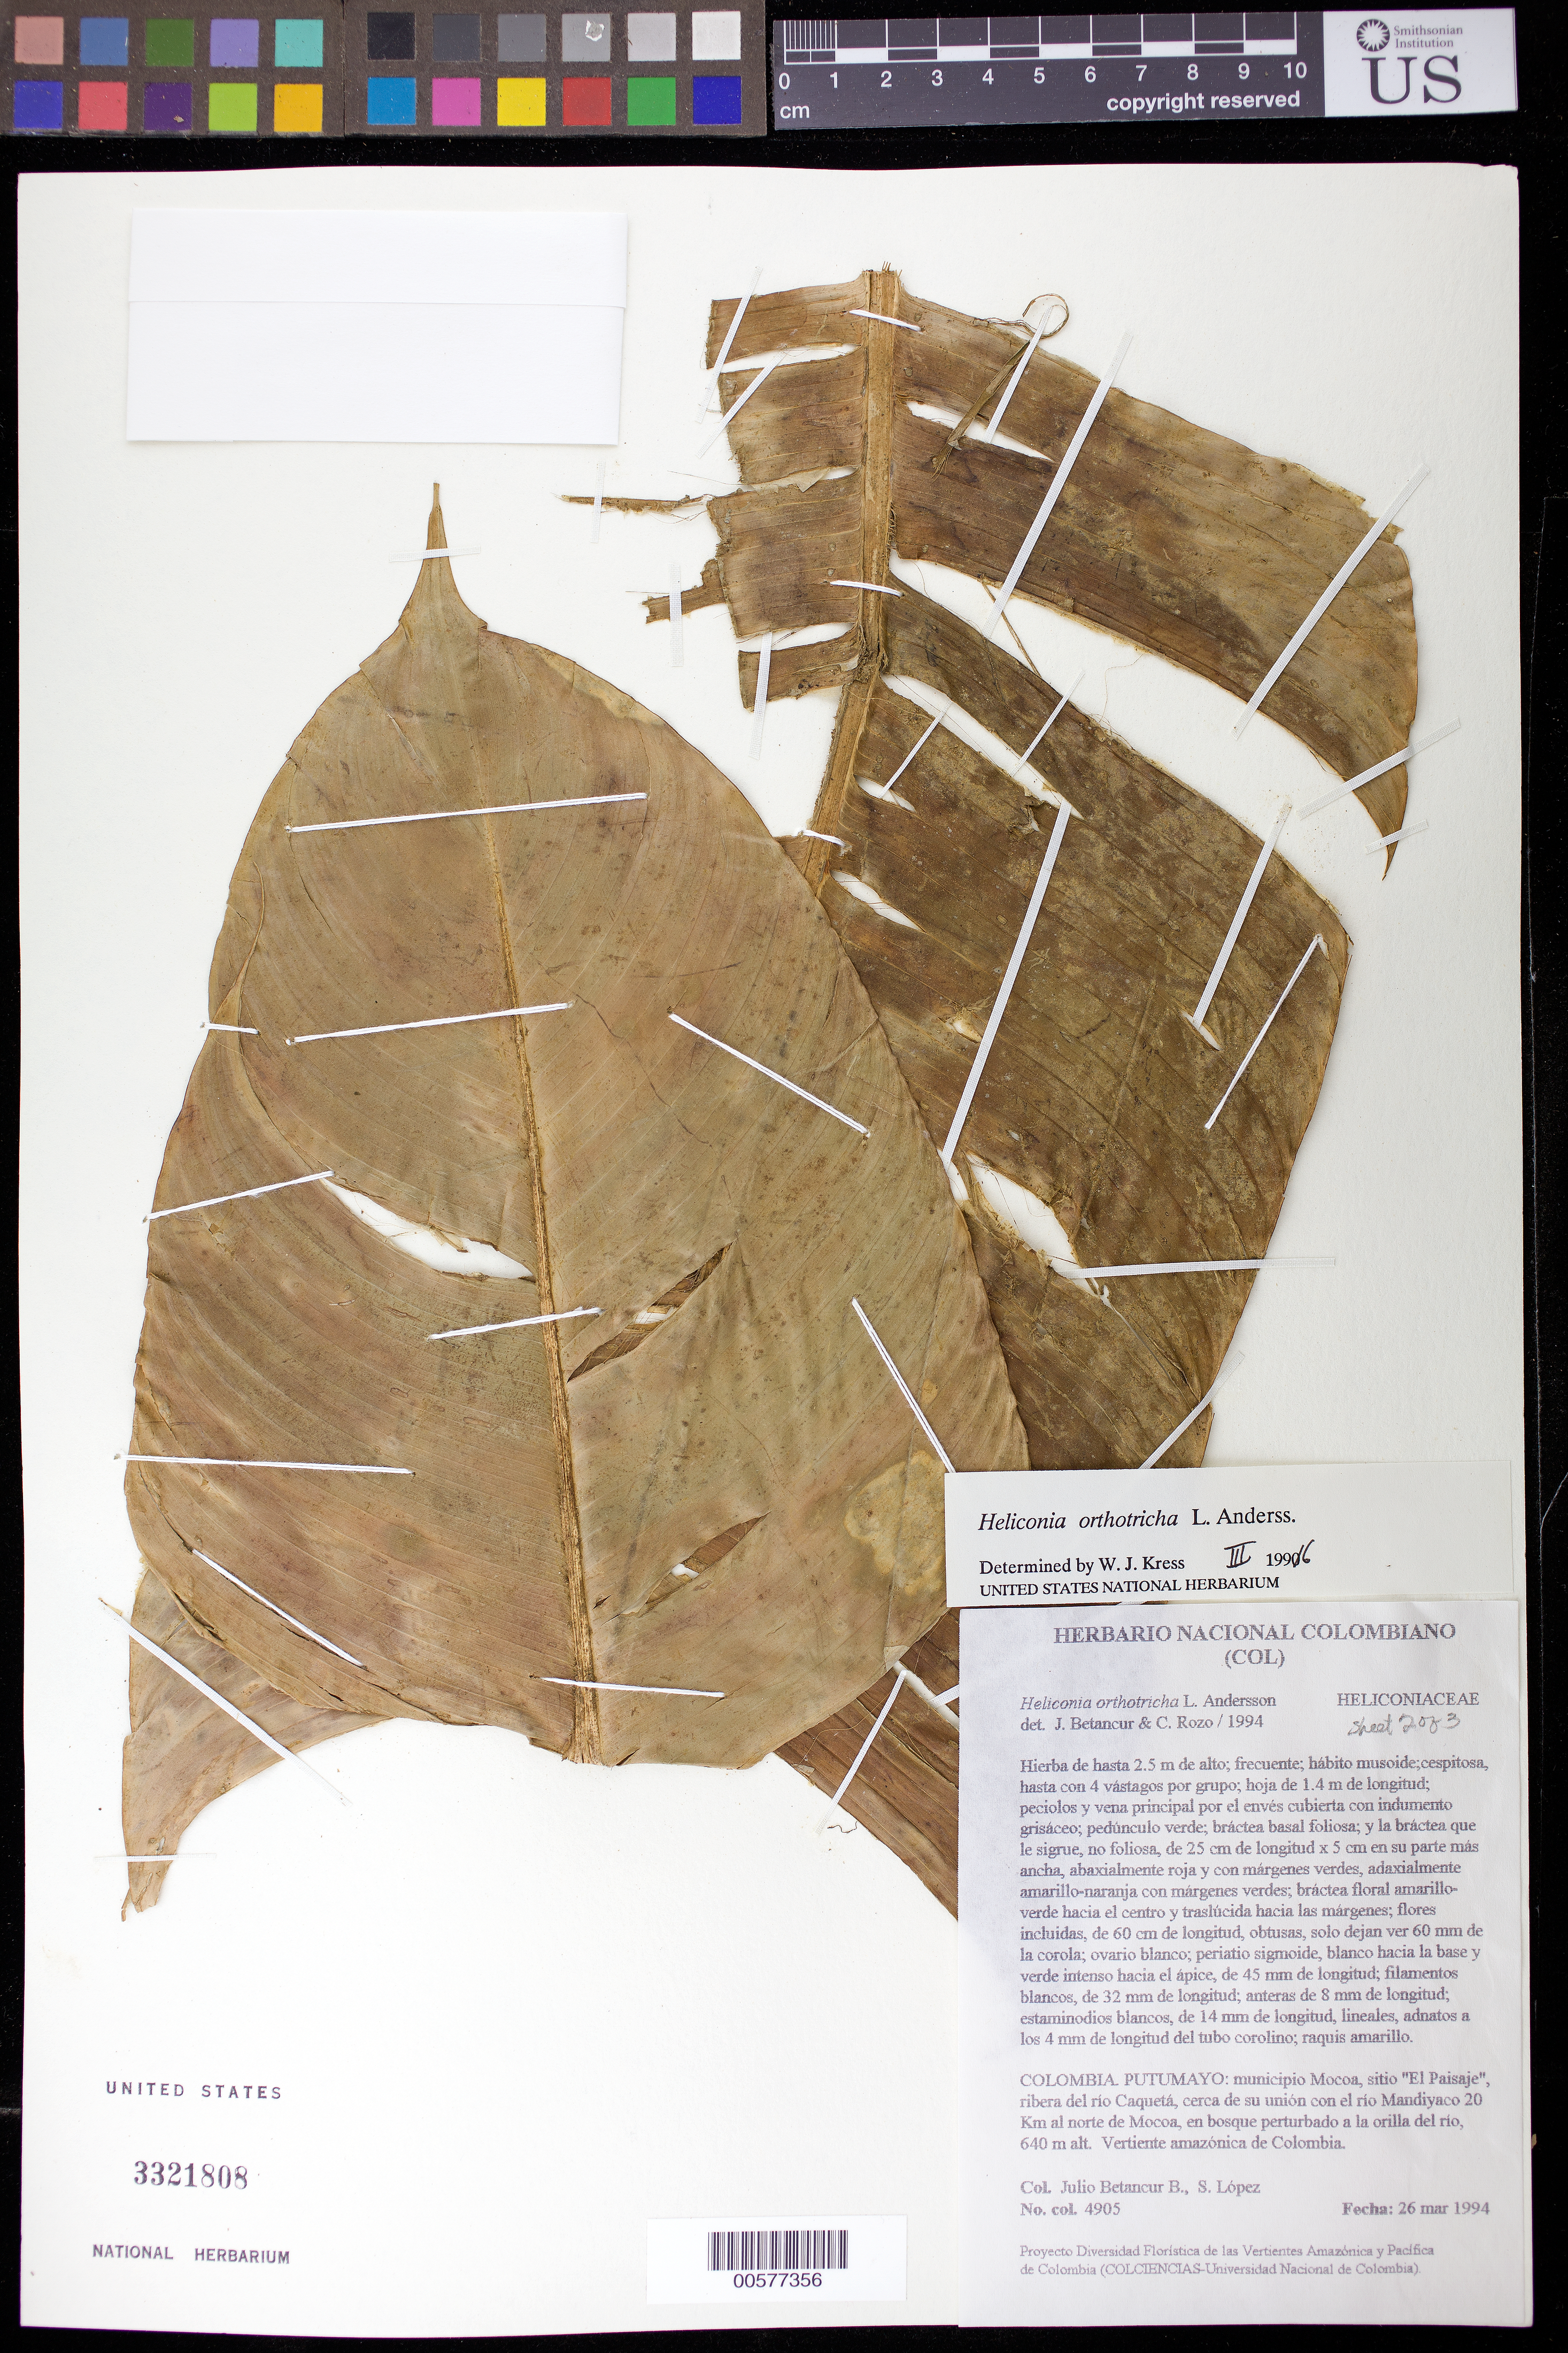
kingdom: Plantae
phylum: Tracheophyta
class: Liliopsida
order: Zingiberales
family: Heliconiaceae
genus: Heliconia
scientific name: Heliconia orthotricha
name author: L. Andersson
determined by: Betancur, J. C.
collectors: J. C. Betancur & S. Lopez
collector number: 4905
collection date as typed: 26 Mar 1994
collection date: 1994-03-26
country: Colombia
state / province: Putumayo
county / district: Mocoa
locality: El Paisaje site on Rio Caqueta shore, disturbed forest along river, near the merge with Rio Mandiyaco, 20 Km N of Mocoa.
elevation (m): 640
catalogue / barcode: US 3321808